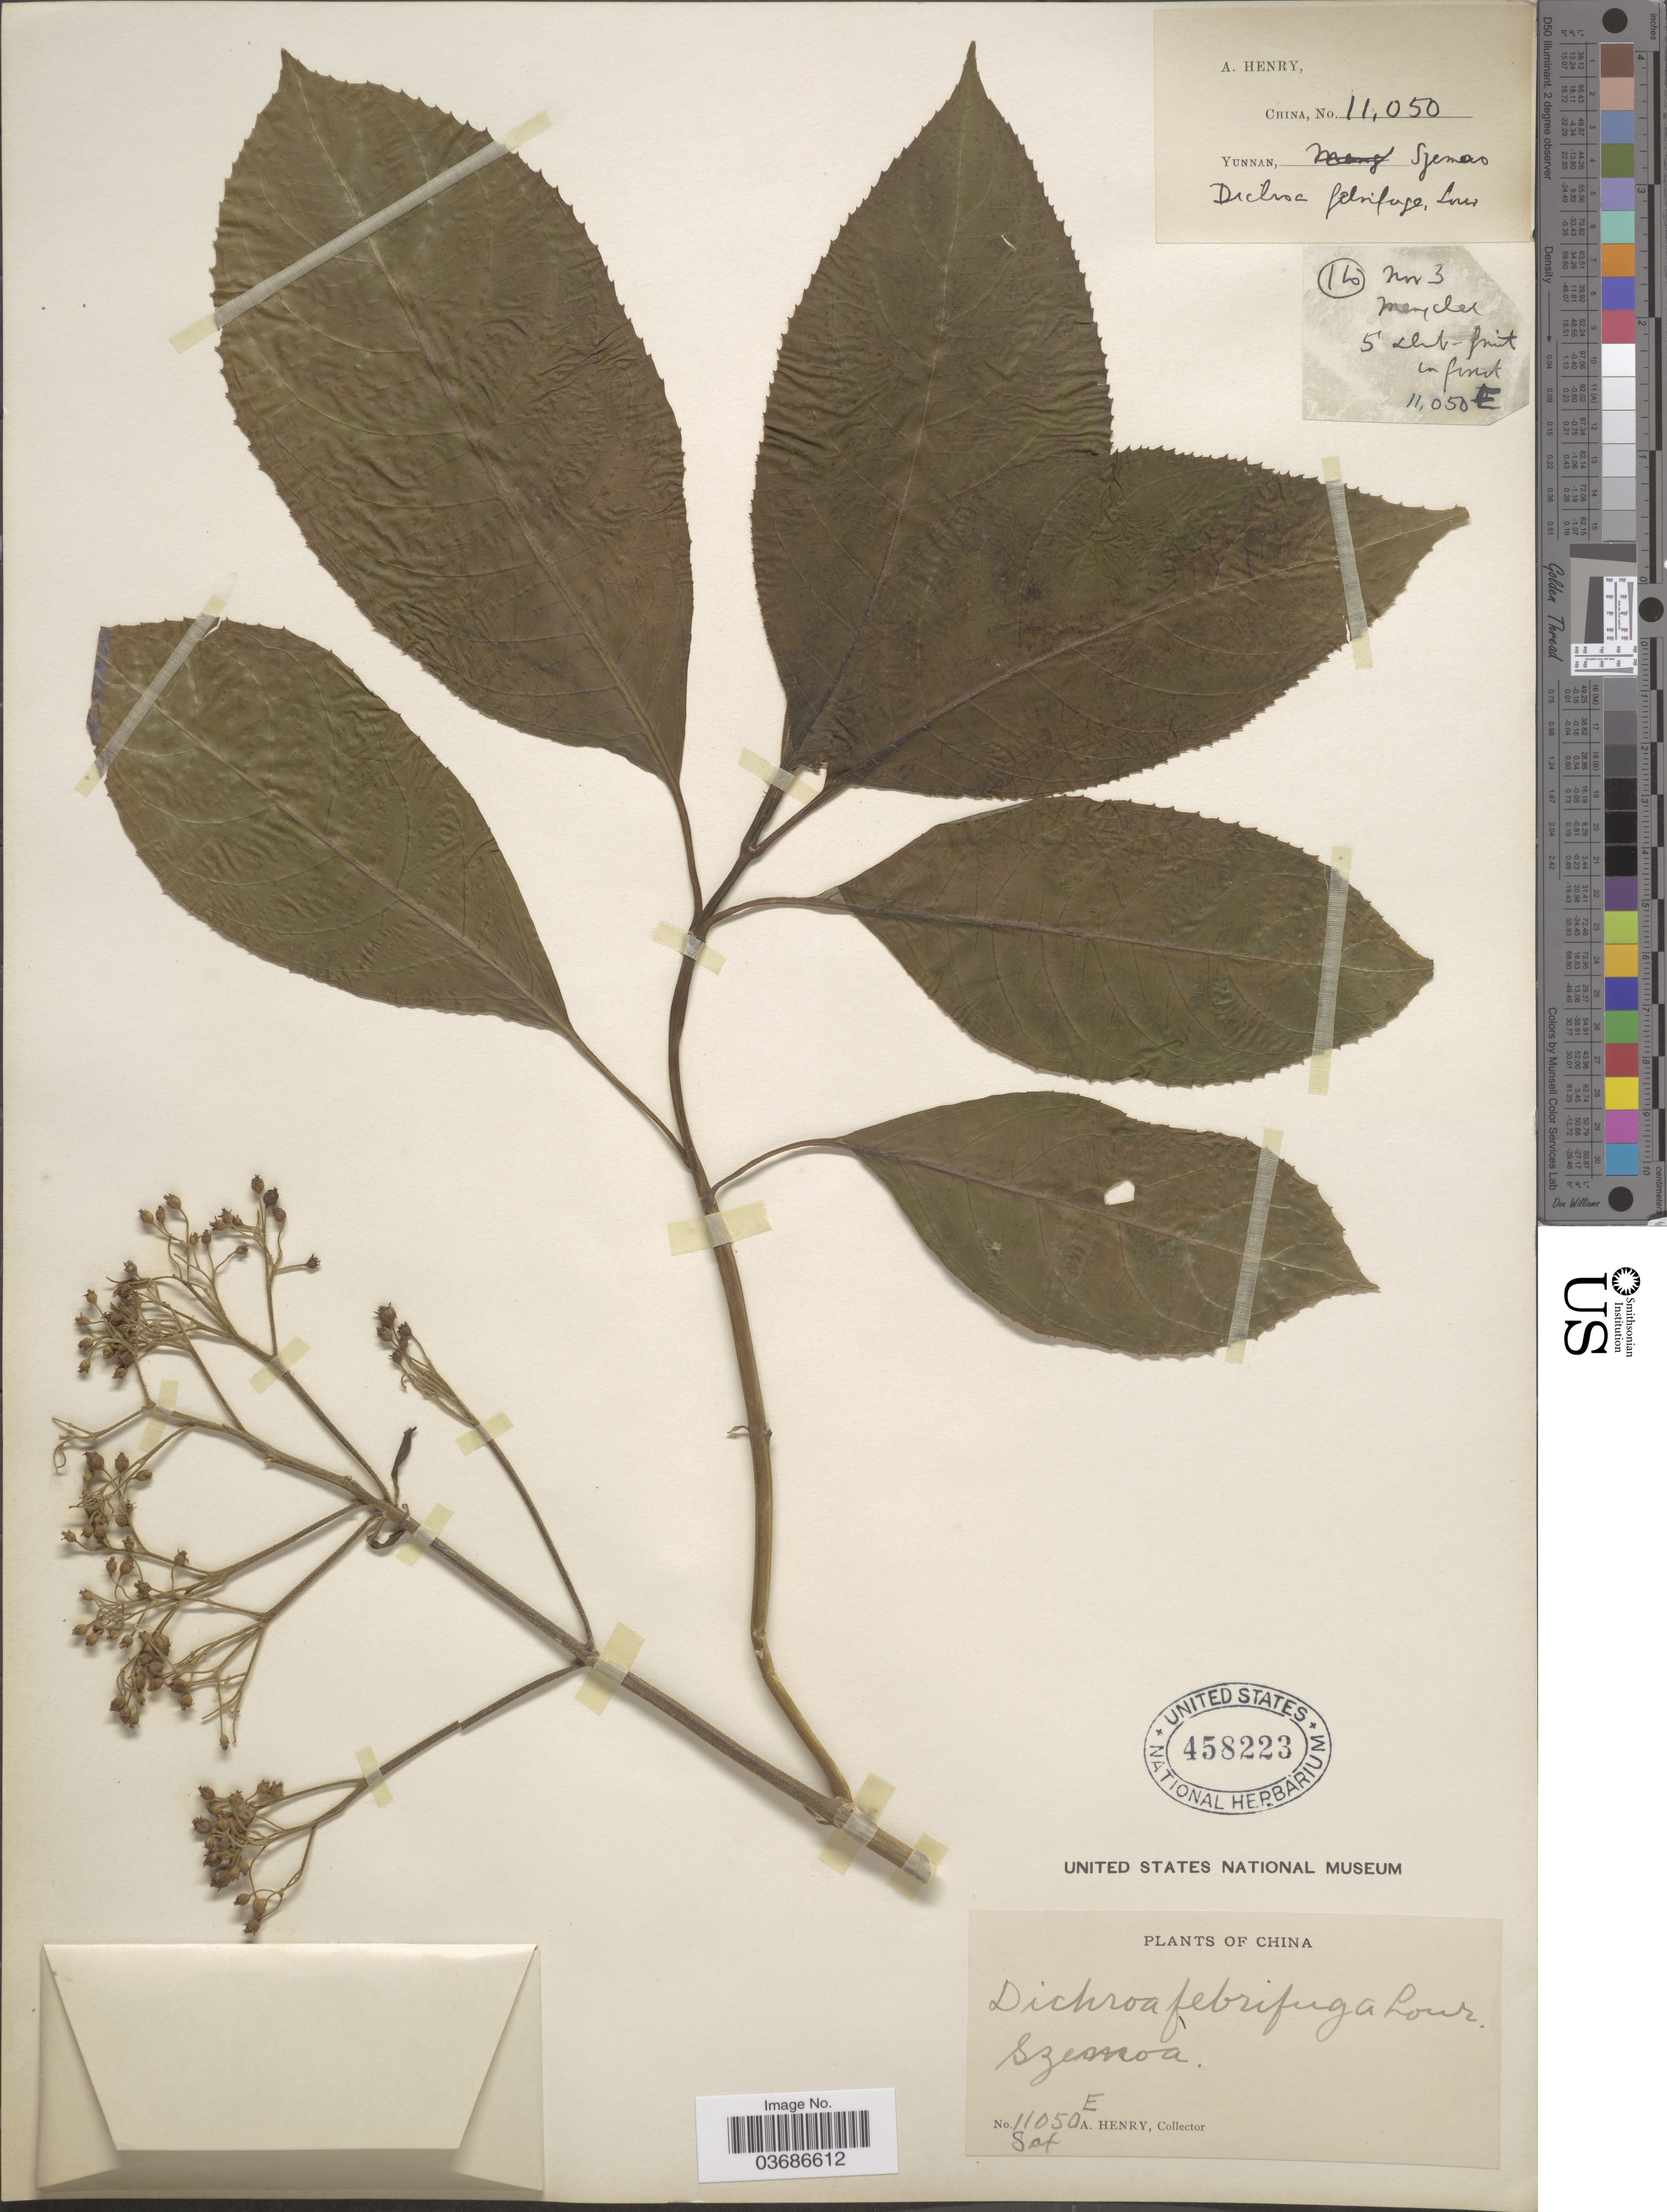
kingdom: Plantae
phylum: Tracheophyta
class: Magnoliopsida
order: Cornales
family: Hydrangeaceae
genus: Hydrangea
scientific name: Hydrangea febrifuga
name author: (Lour.) Y. De Smet & C. Granados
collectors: A. Henry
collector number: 11050E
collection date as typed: Transcribed d/m/y: /11/3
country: China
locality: Szemoa.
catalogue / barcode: US 458223